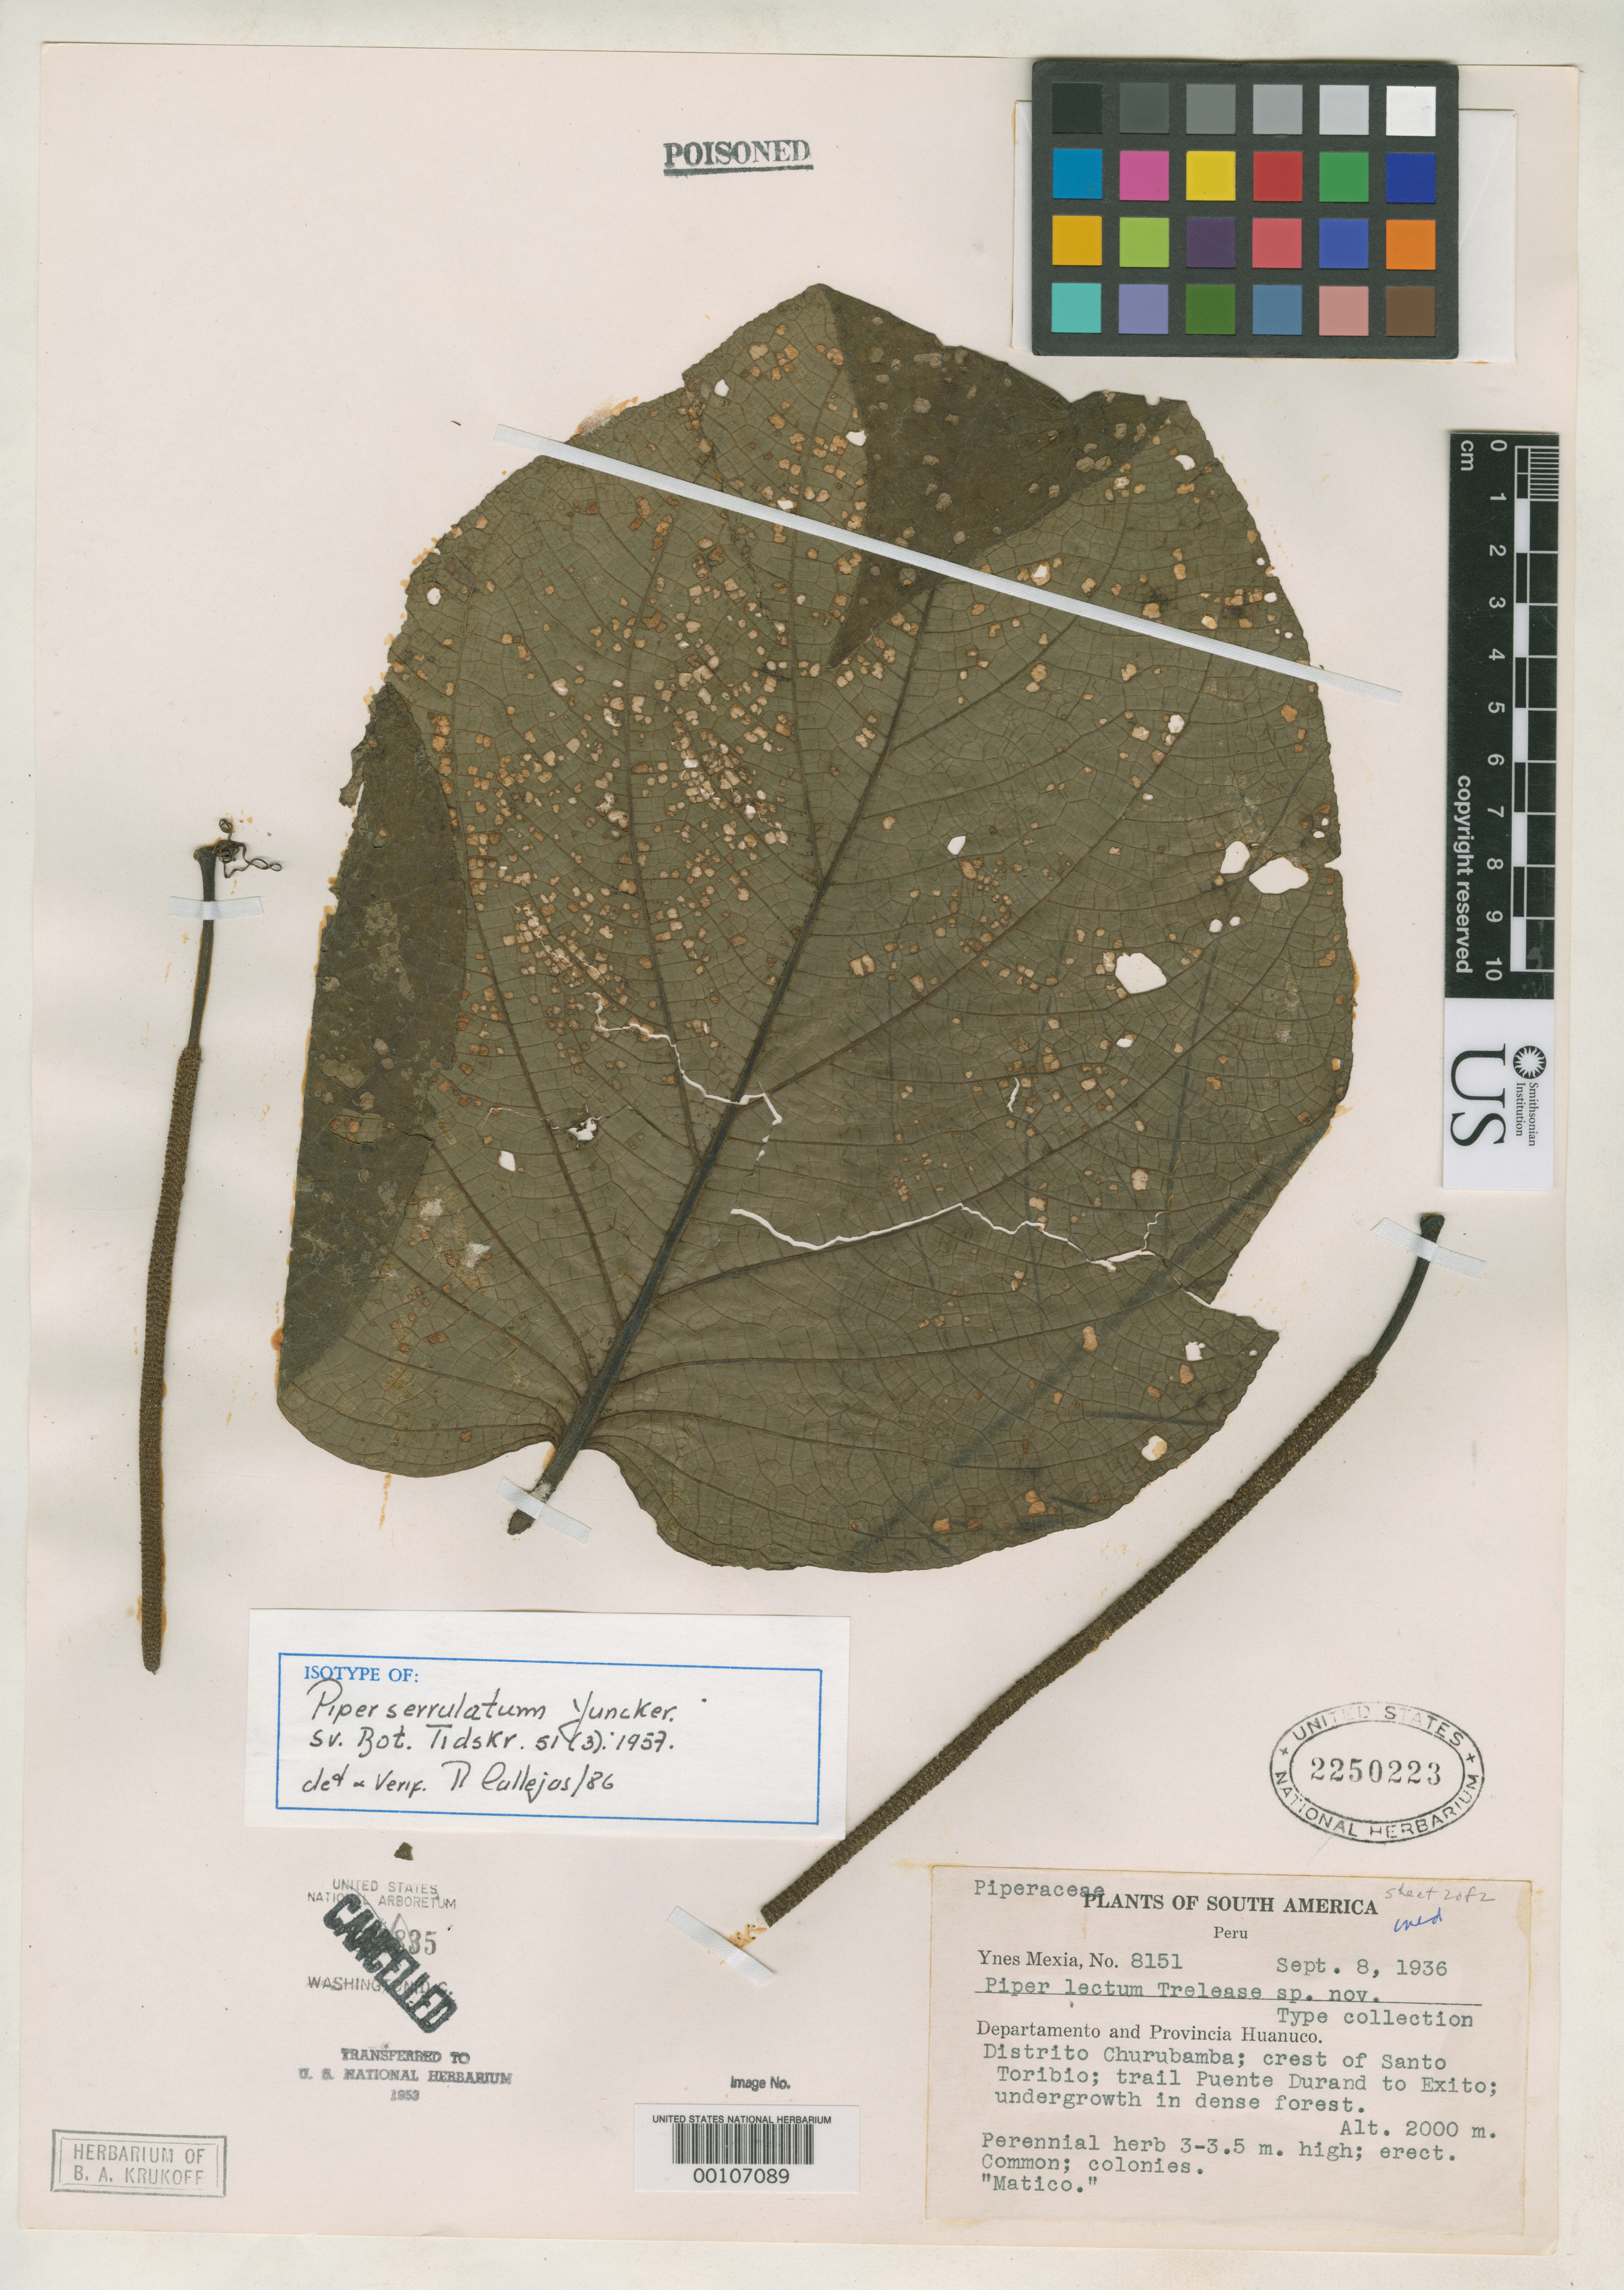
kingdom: Plantae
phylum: Tracheophyta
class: Magnoliopsida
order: Piperales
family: Piperaceae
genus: Piper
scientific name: Piper serrulatum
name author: Yunck.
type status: Isotype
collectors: Y. Mexia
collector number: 8151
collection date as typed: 08 Sep 1936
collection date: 1936-09-08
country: Peru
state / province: Huánuco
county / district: Huánuco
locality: Churubamba District, trail Puente Durand to Éxito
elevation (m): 2000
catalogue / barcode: US 2250223